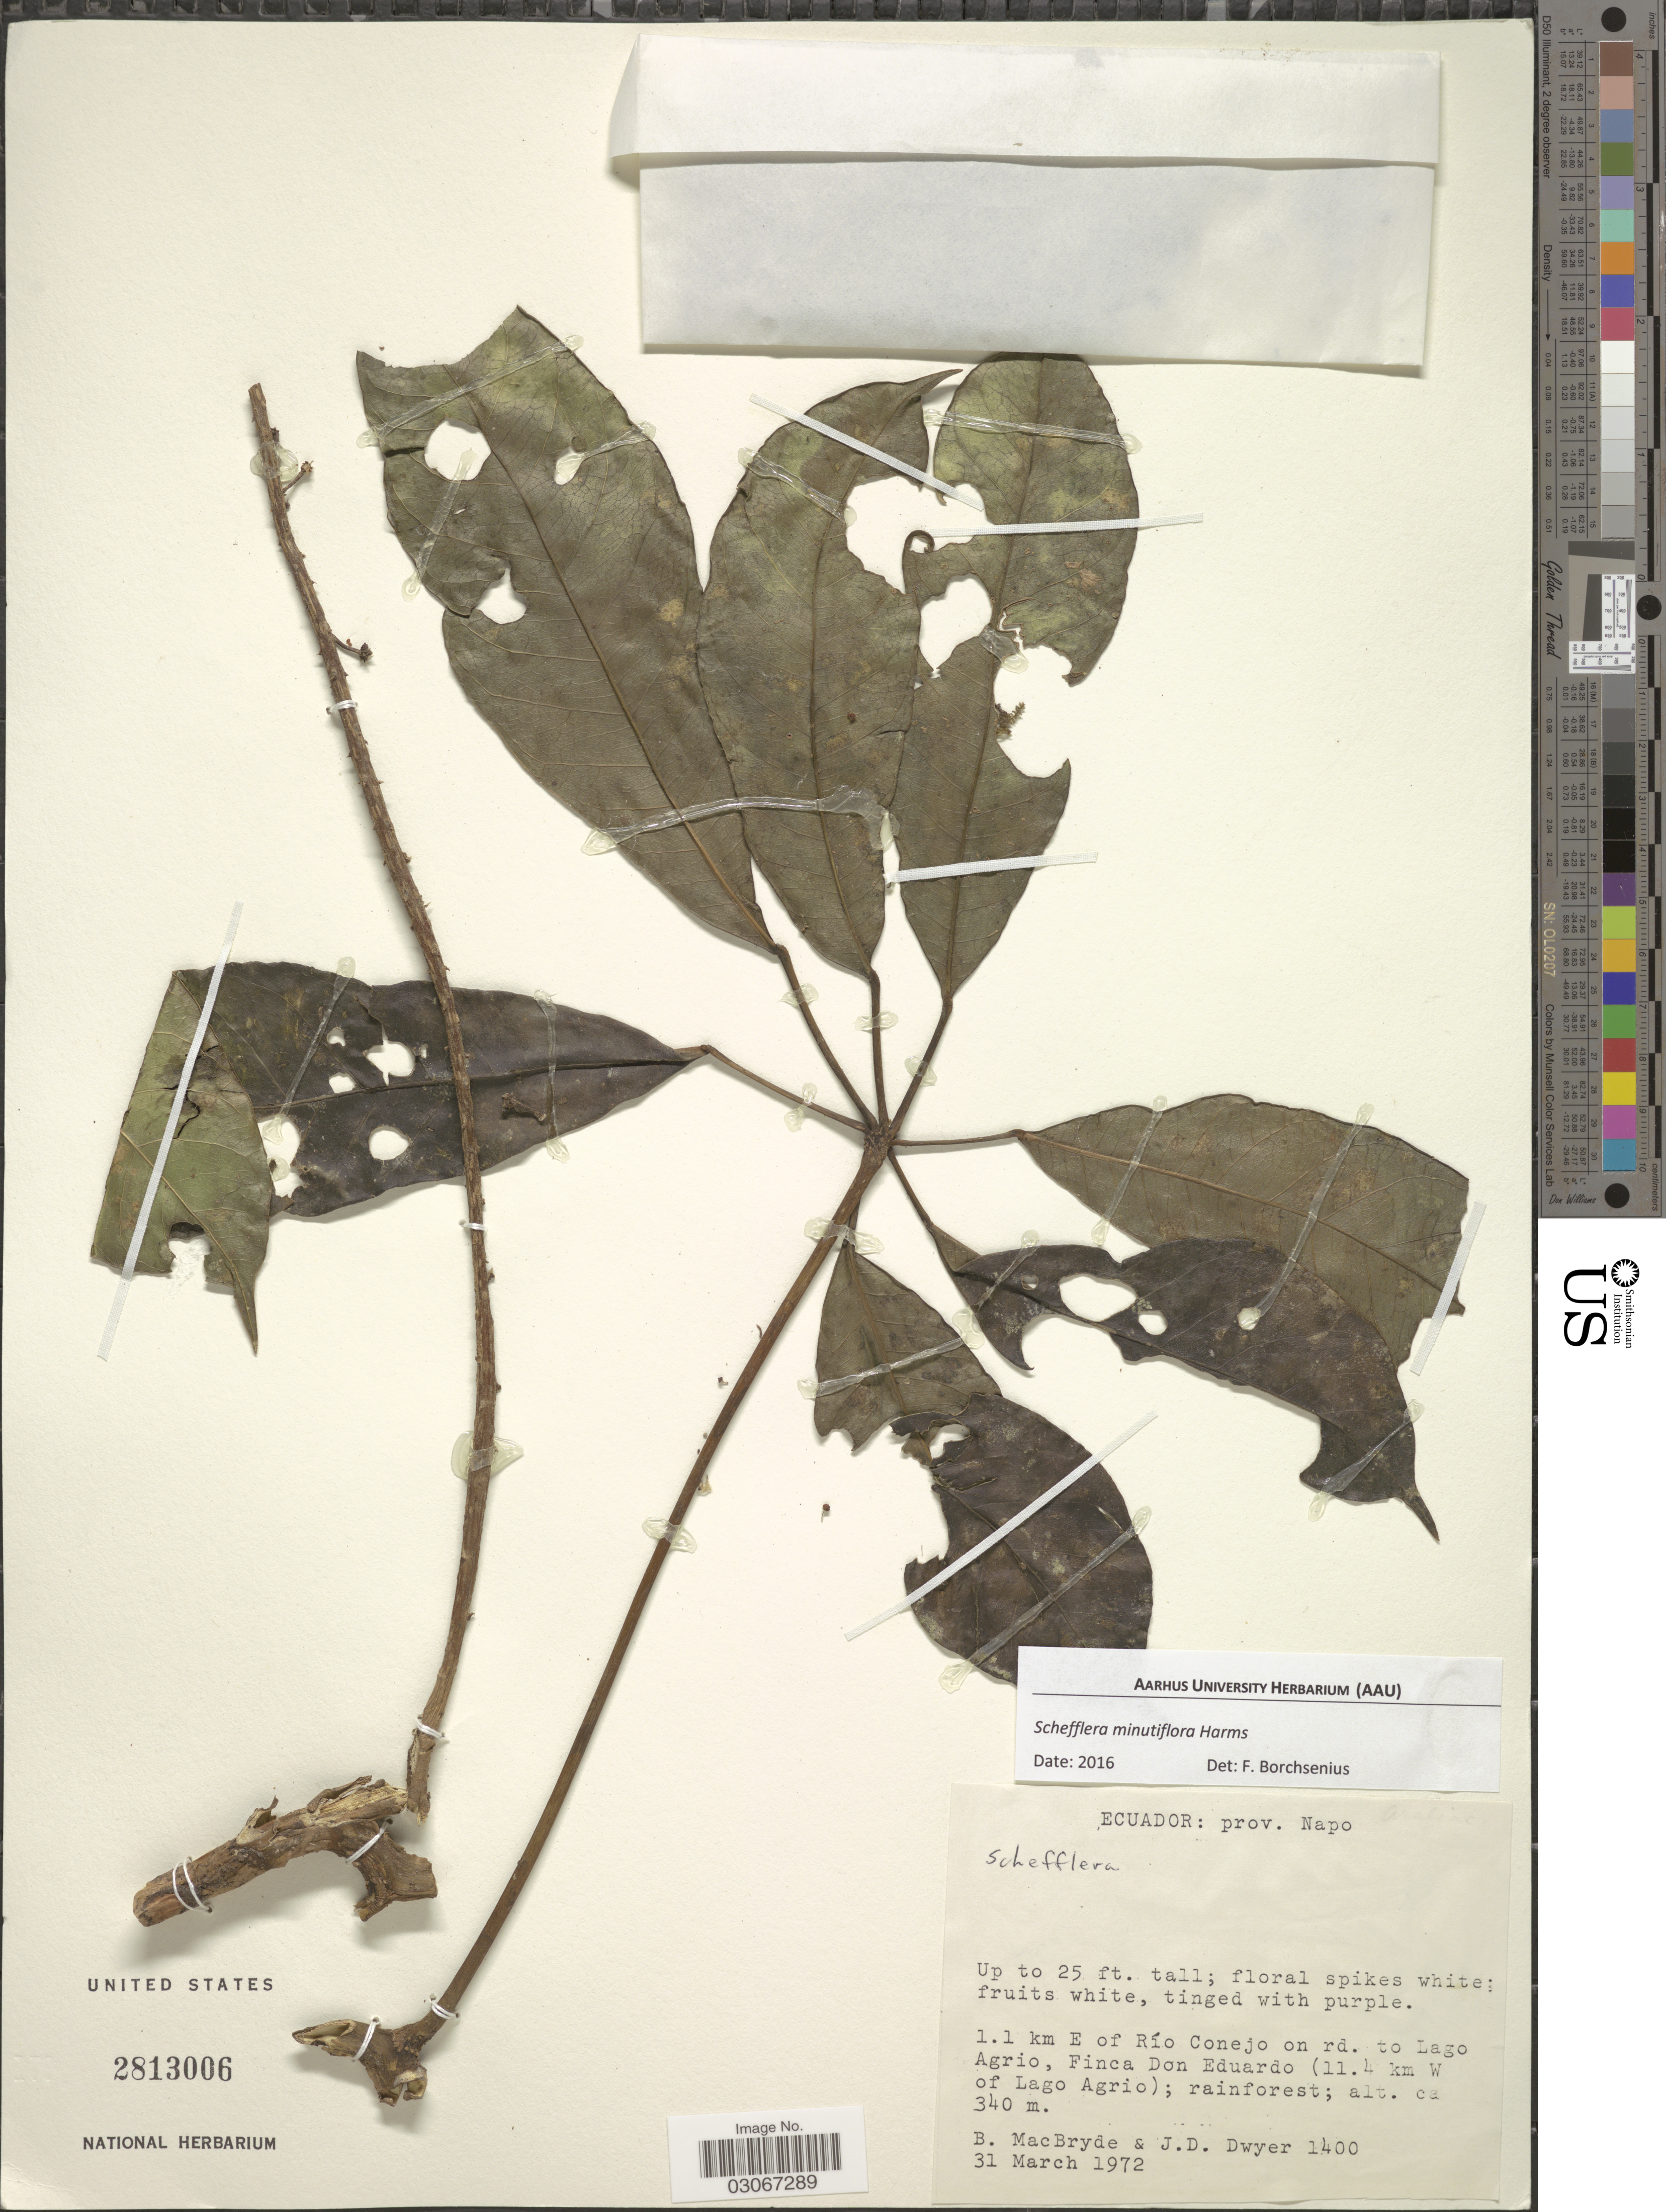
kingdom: Plantae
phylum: Tracheophyta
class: Magnoliopsida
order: Apiales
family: Araliaceae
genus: Schefflera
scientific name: Schefflera minutiflora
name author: Harms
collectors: B. MacBryde & J. D. Dwyer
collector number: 1400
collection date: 1972-03-31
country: Ecuador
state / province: Napo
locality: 1.1 km E of Río Conejo on rd. to Lago Agrio, Finca Don Eduardo (11.4 km W of Lago Agrio).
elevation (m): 340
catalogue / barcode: US 2813006